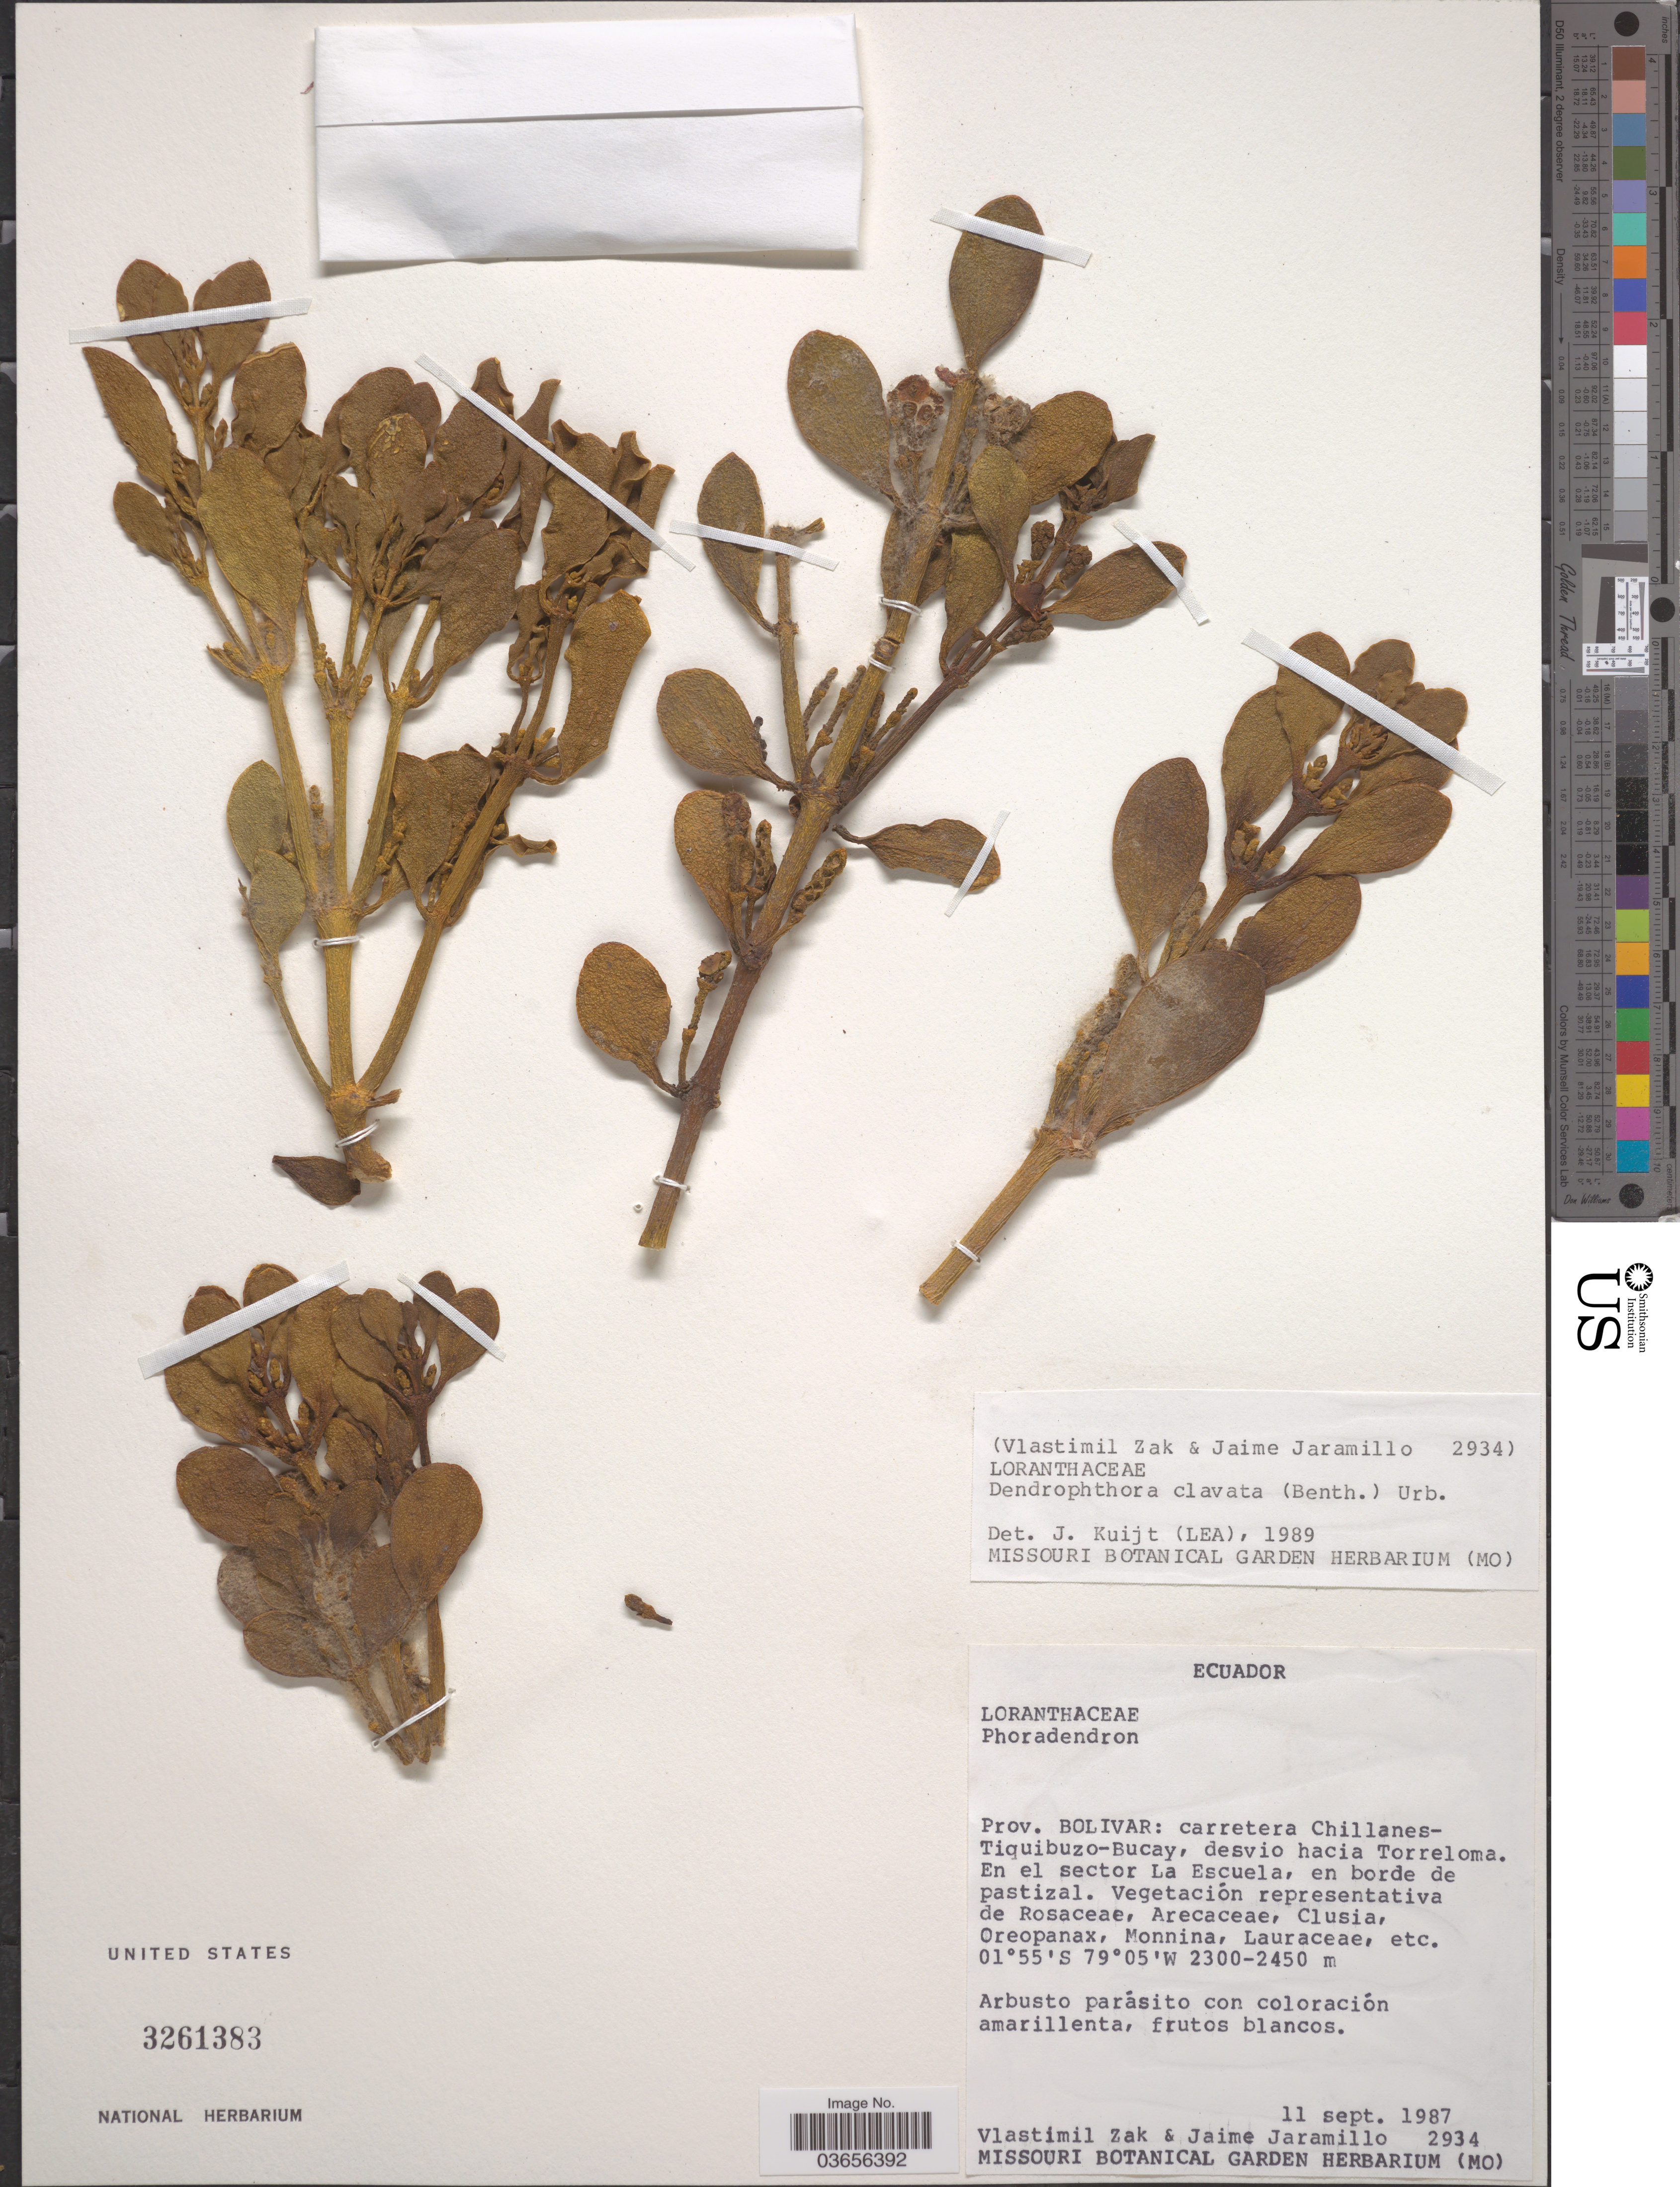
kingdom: Plantae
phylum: Tracheophyta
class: Magnoliopsida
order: Santalales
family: Viscaceae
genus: Dendrophthora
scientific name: Dendrophthora clavata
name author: (Benth.) Urb.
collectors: V. Zak & J. Jaramillo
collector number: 2934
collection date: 1987-09-11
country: Ecuador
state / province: Bolívar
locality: Carretera Chillanes-Tiquibuzo-Bucay, desvio hacia Tooreloma. En el sector La Escuela, en borde de pastizal.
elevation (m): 2300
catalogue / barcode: US 3261383